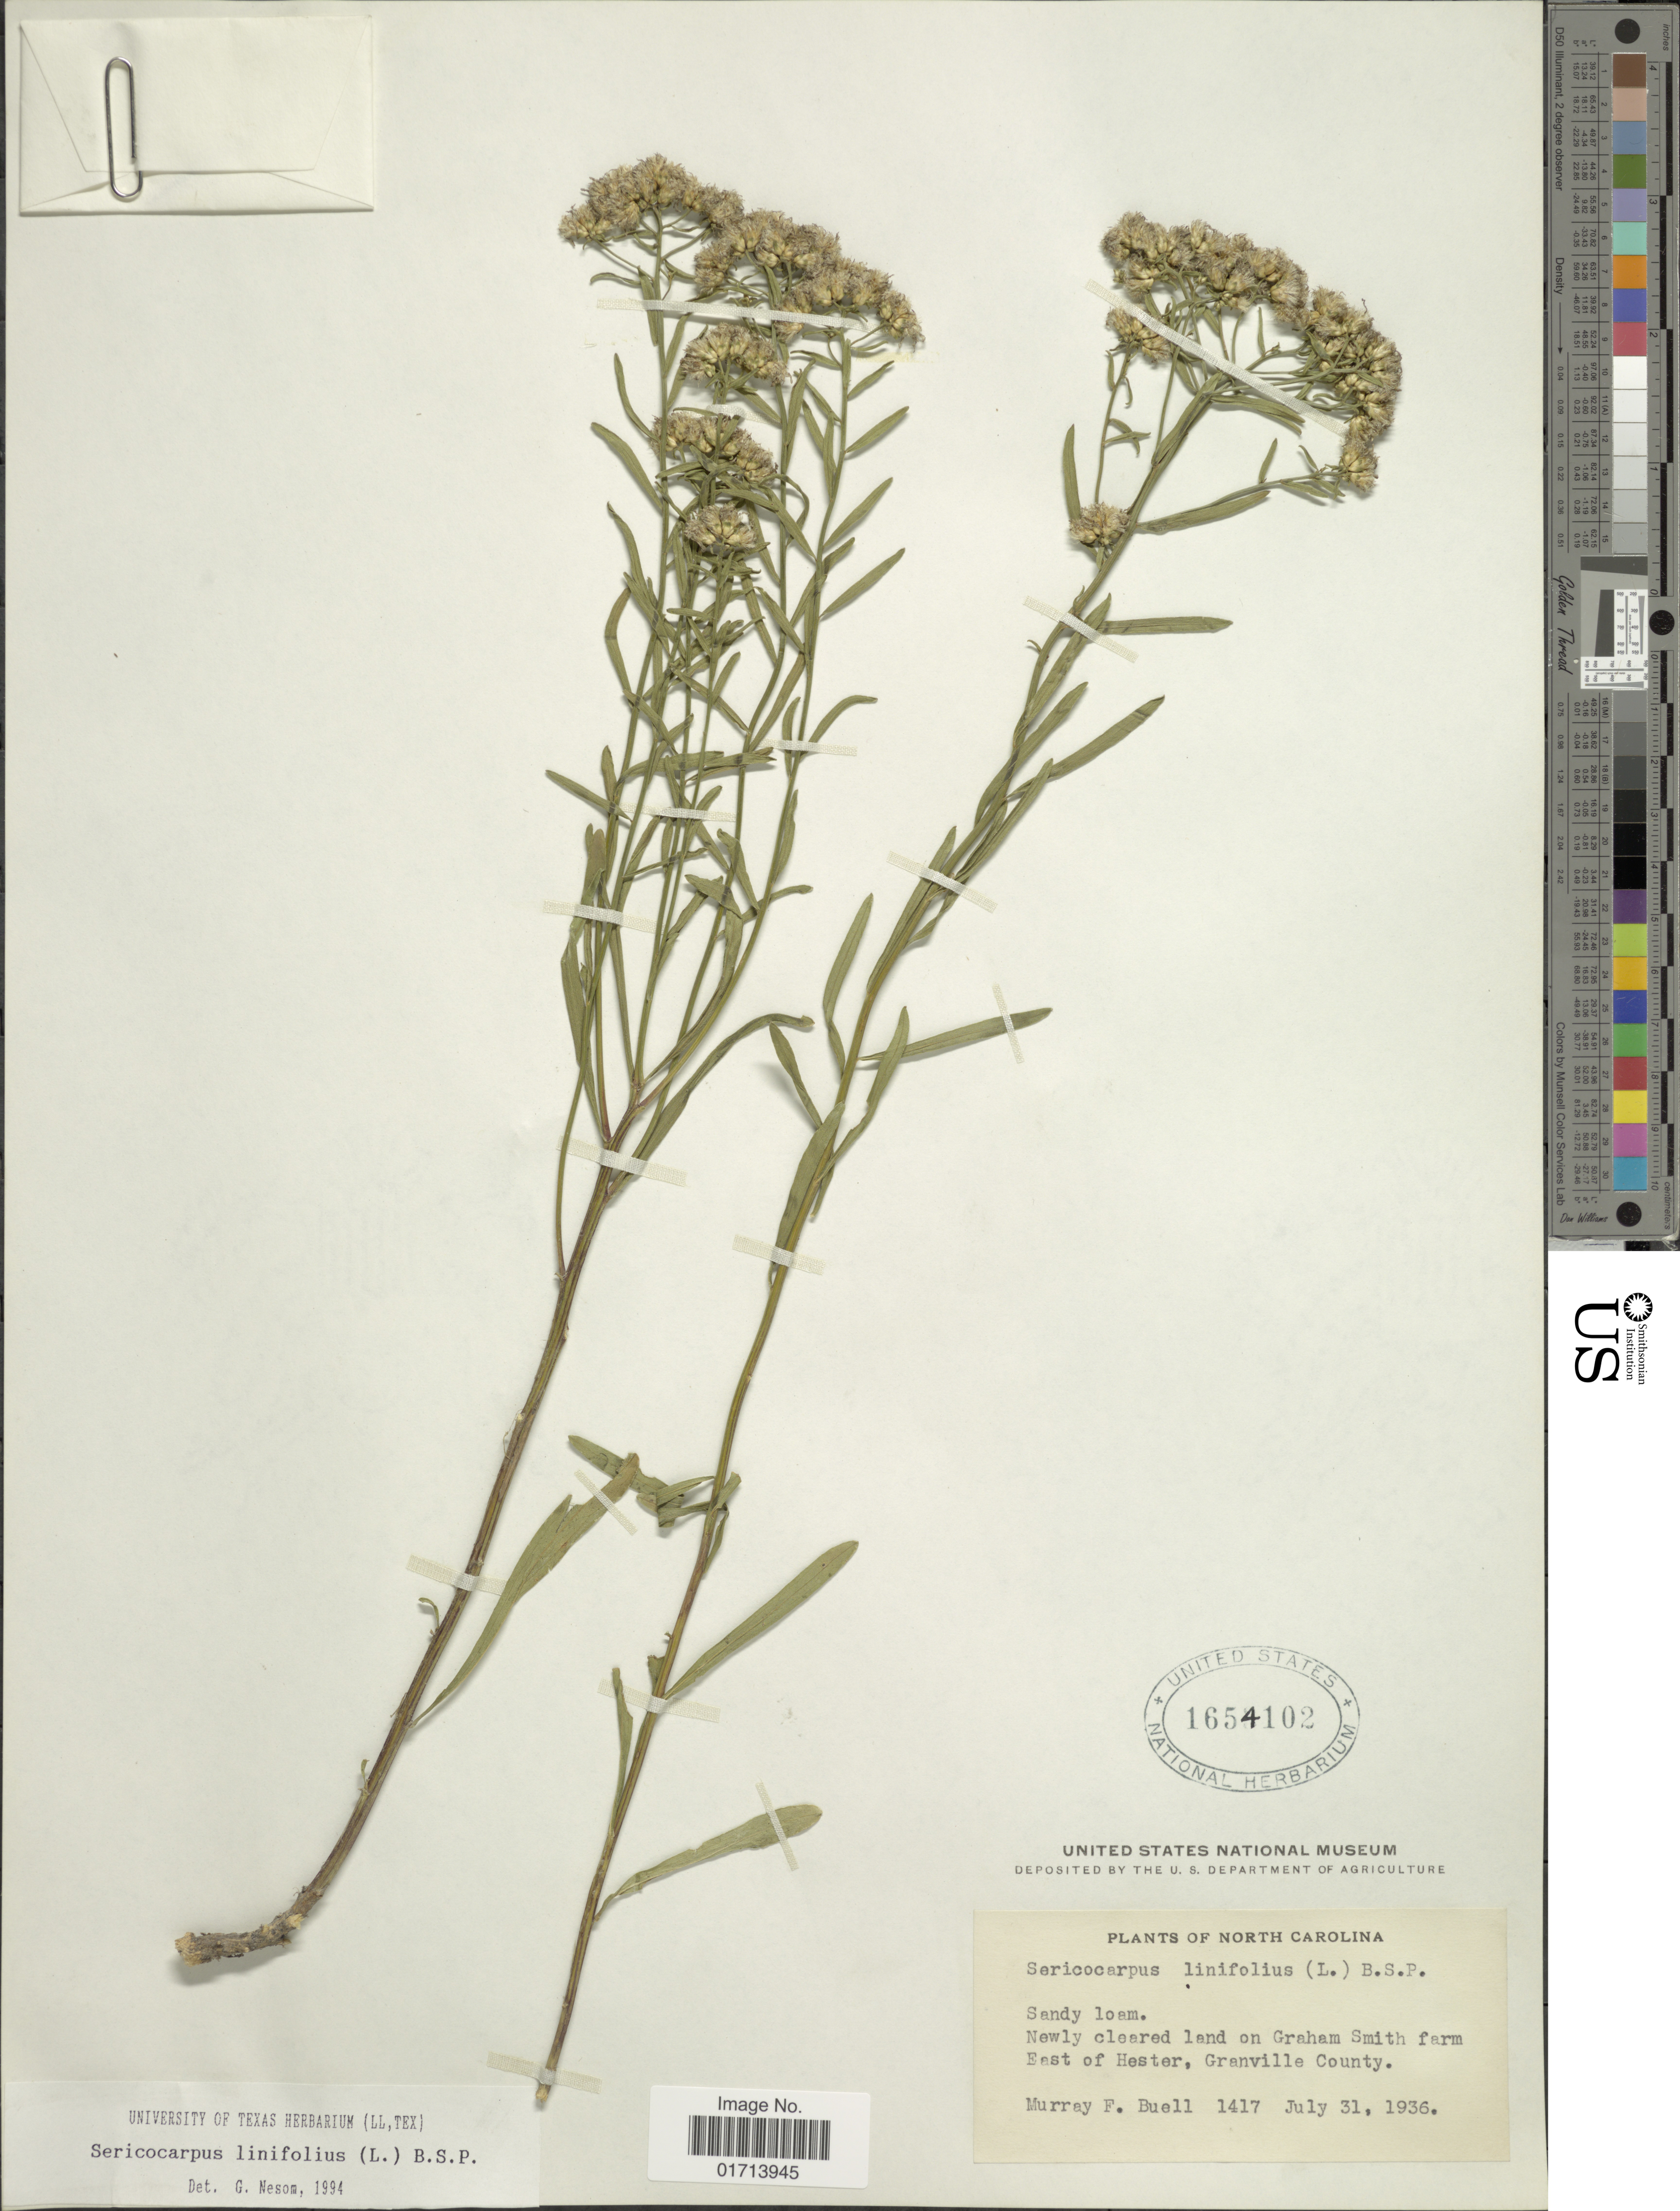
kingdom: Plantae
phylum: Tracheophyta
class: Magnoliopsida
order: Asterales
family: Asteraceae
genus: Sericocarpus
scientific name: Sericocarpus linifolius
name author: (L.) Britton, Stearns & Poggenb.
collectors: M. Buell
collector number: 1417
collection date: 1936-07-31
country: United States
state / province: North Carolina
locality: On Graham Smith farm East of Hester, Granville County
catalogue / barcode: US 1654102